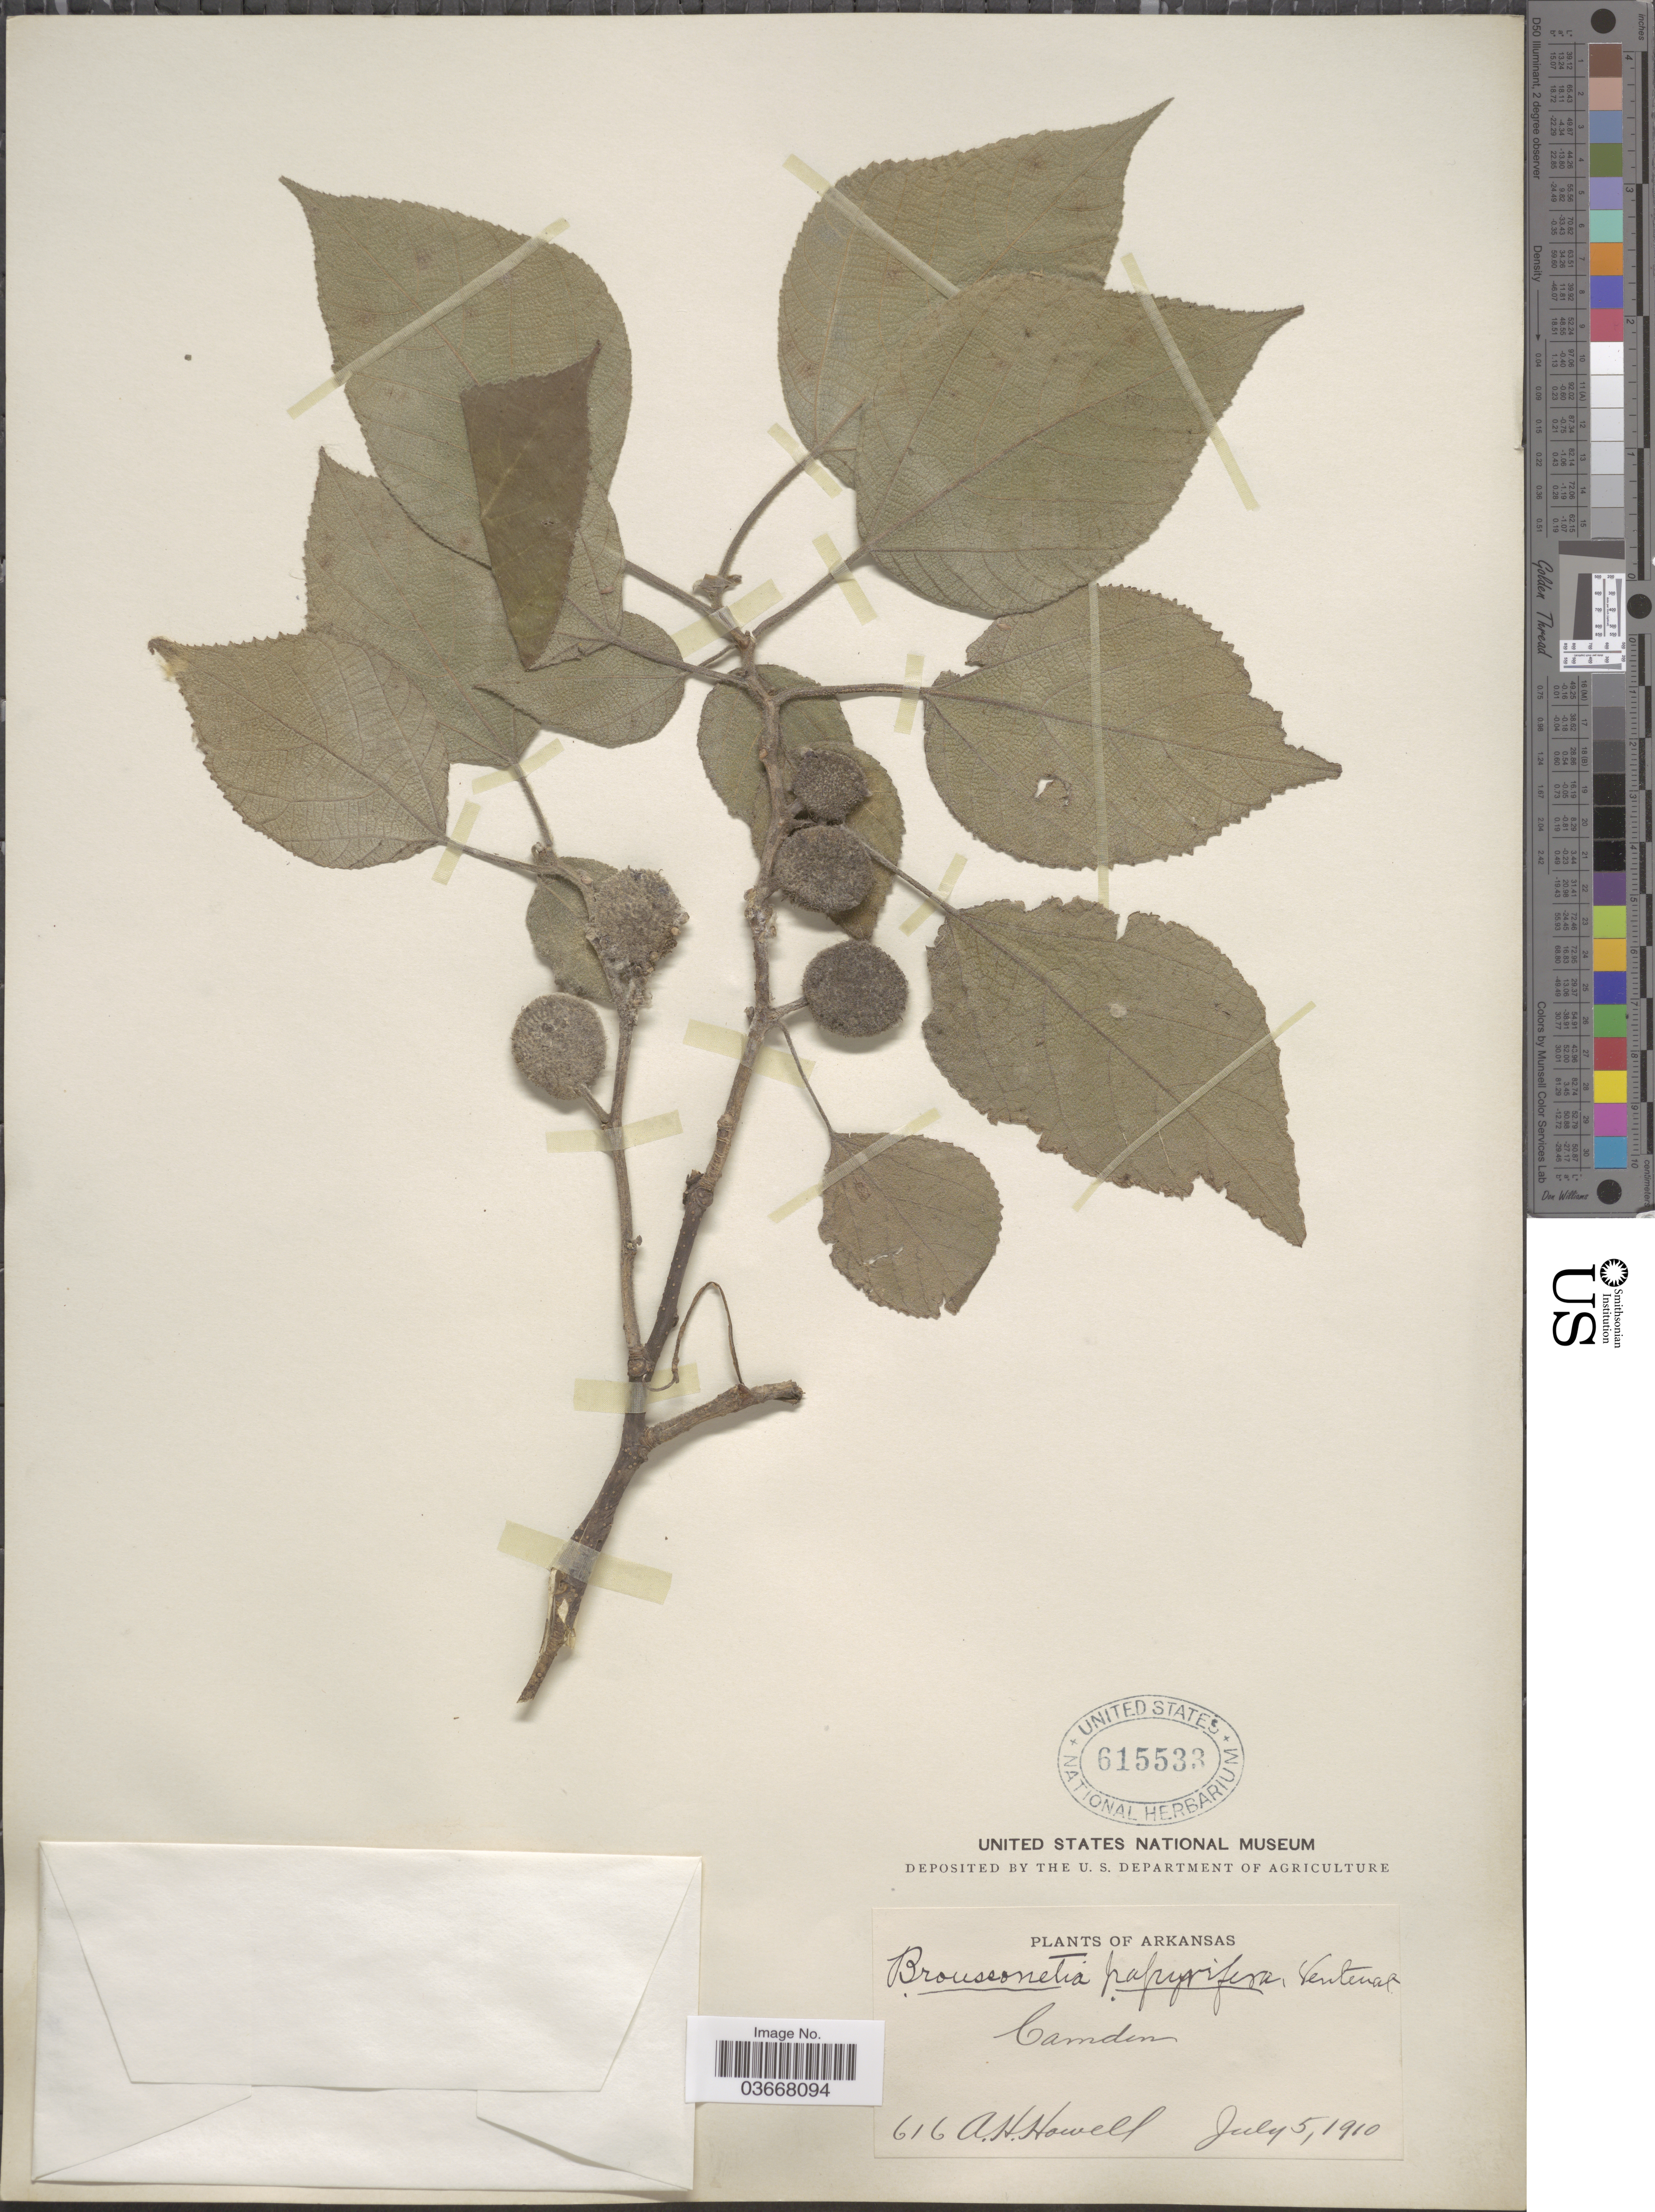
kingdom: Plantae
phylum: Tracheophyta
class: Magnoliopsida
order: Rosales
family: Moraceae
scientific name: Broussoneta papyrifera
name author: (L.) L'Hér. ex Vent.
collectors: A. Howell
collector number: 616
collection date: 1910-07-05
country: United States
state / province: Arkansas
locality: Camden.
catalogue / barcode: US 615533